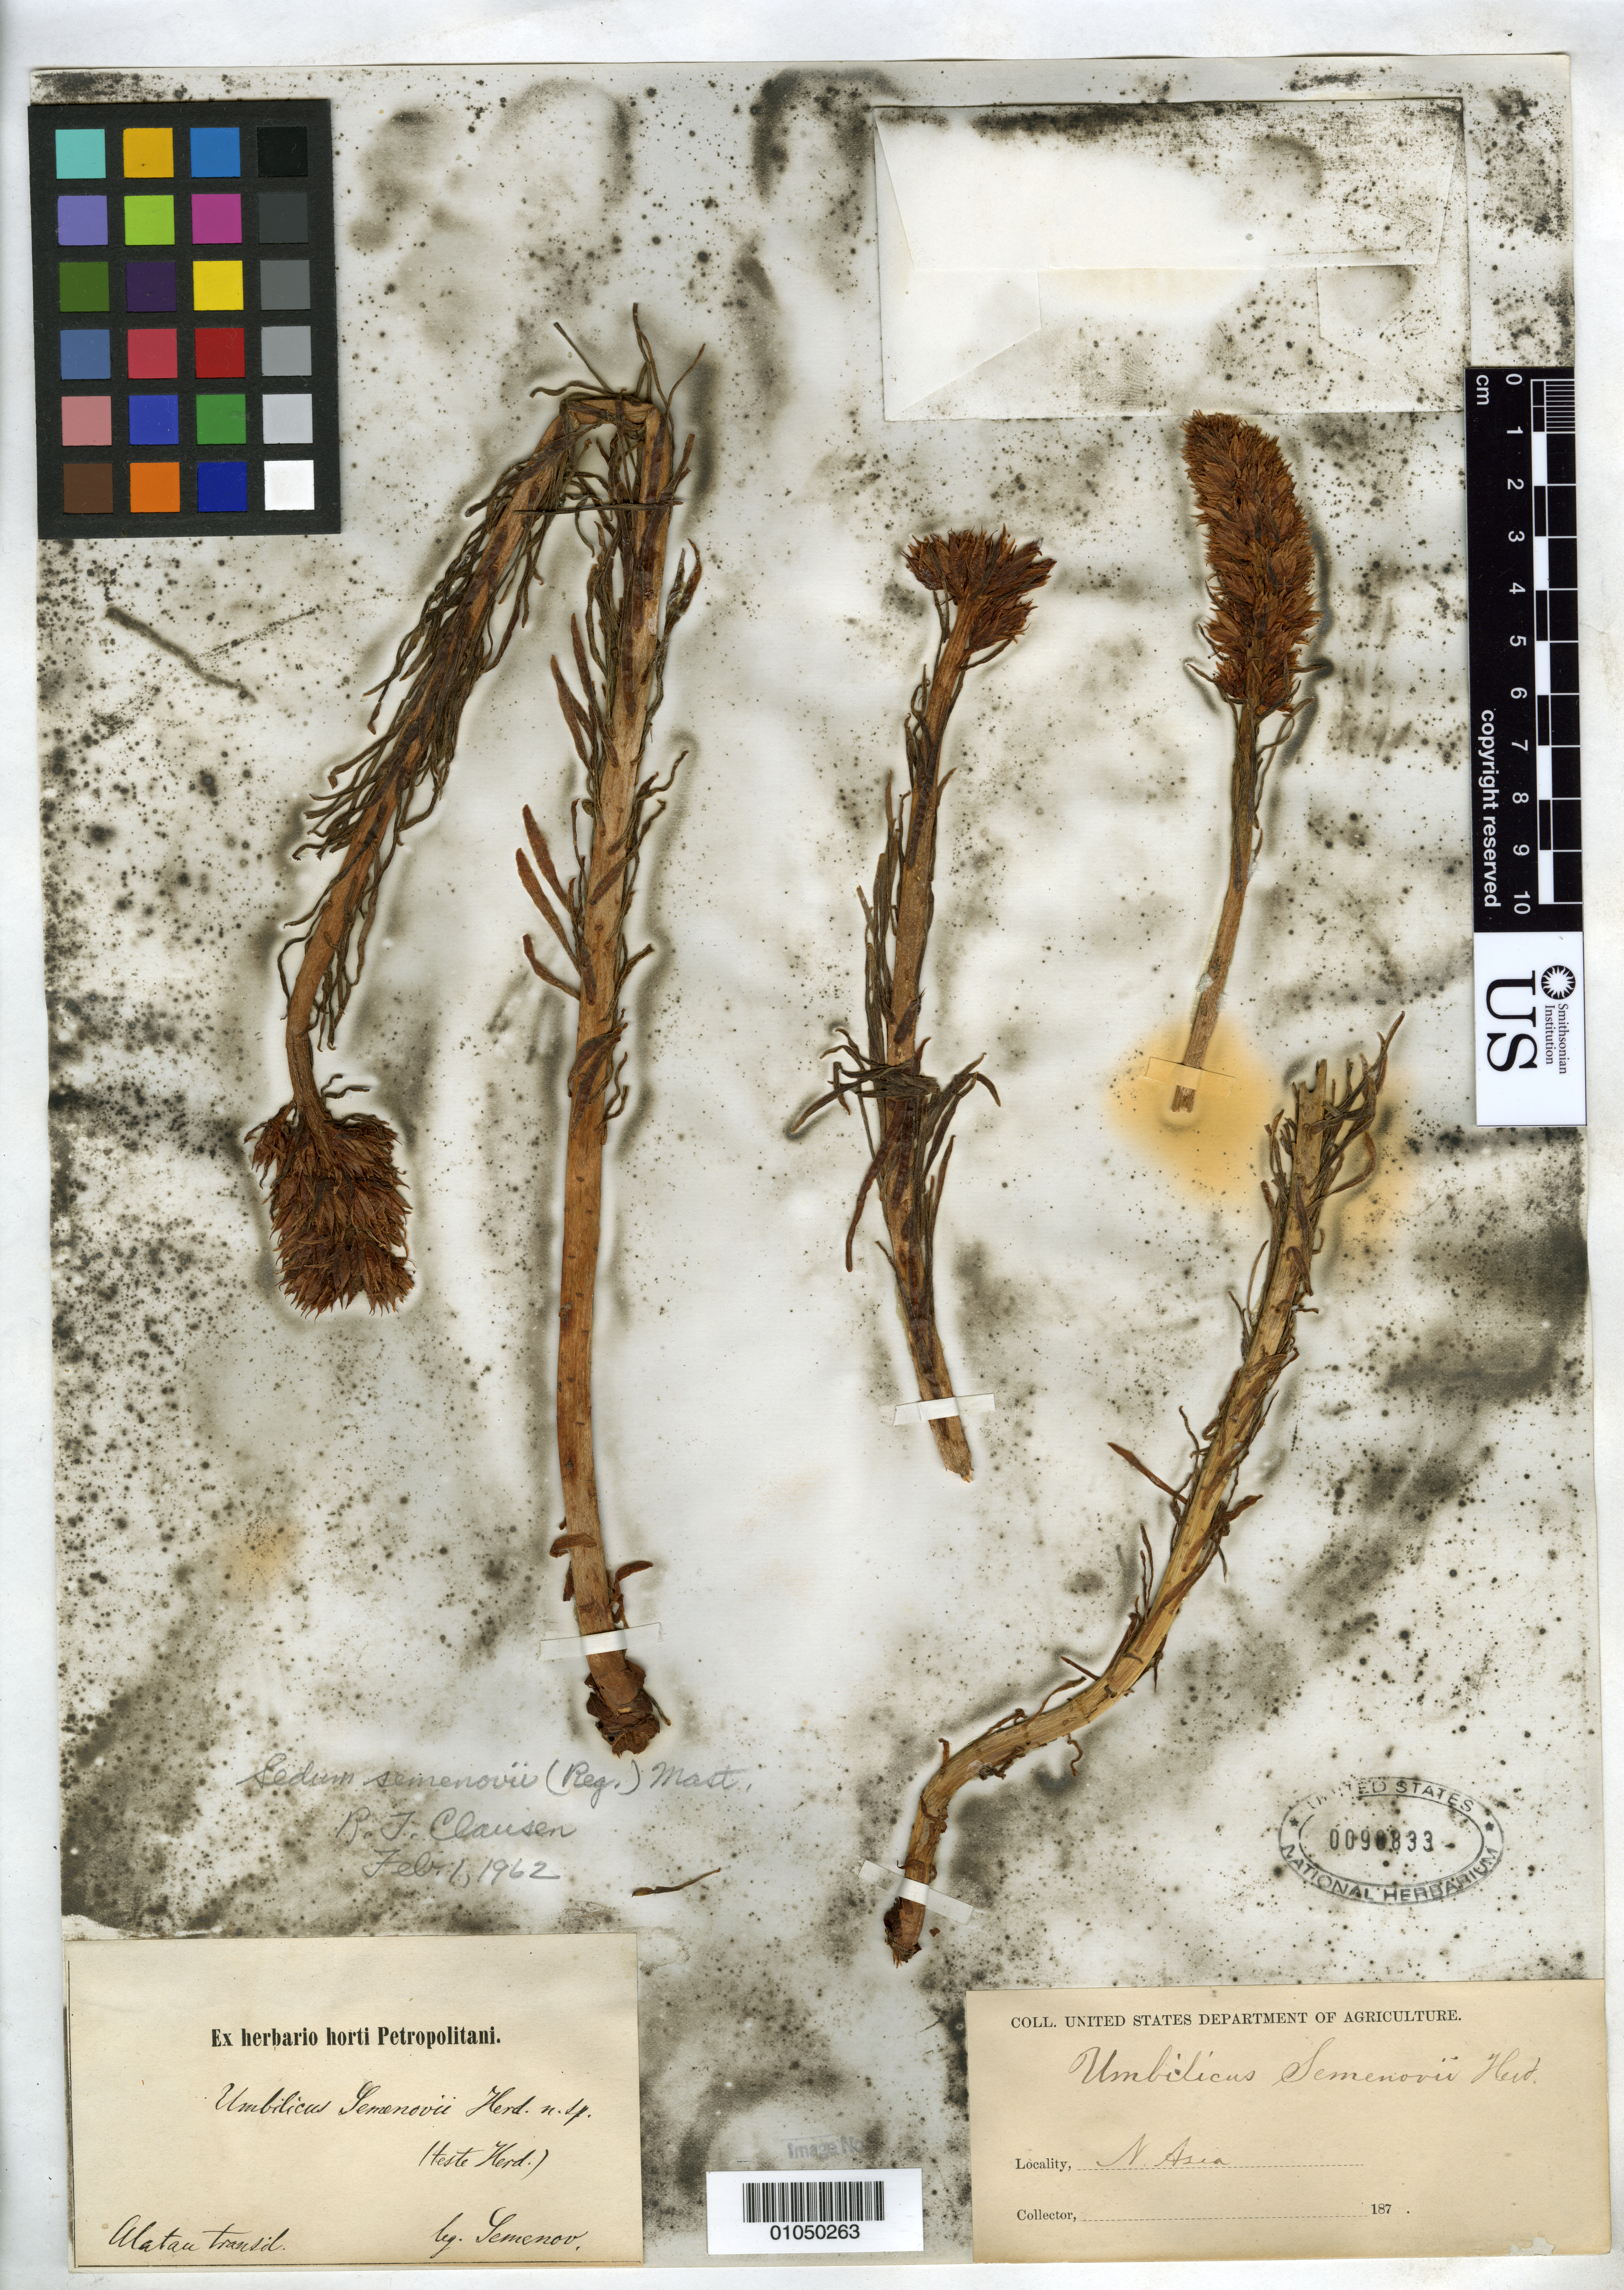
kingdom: Plantae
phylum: Tracheophyta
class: Magnoliopsida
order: Saxifragales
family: Crassulaceae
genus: Umbilicus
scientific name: Umbilicus semenovii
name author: Regel & Herder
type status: Possible Type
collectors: P. P. Semenov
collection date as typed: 187-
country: Kazakhstan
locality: Alatau transil [?]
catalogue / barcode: US 98833